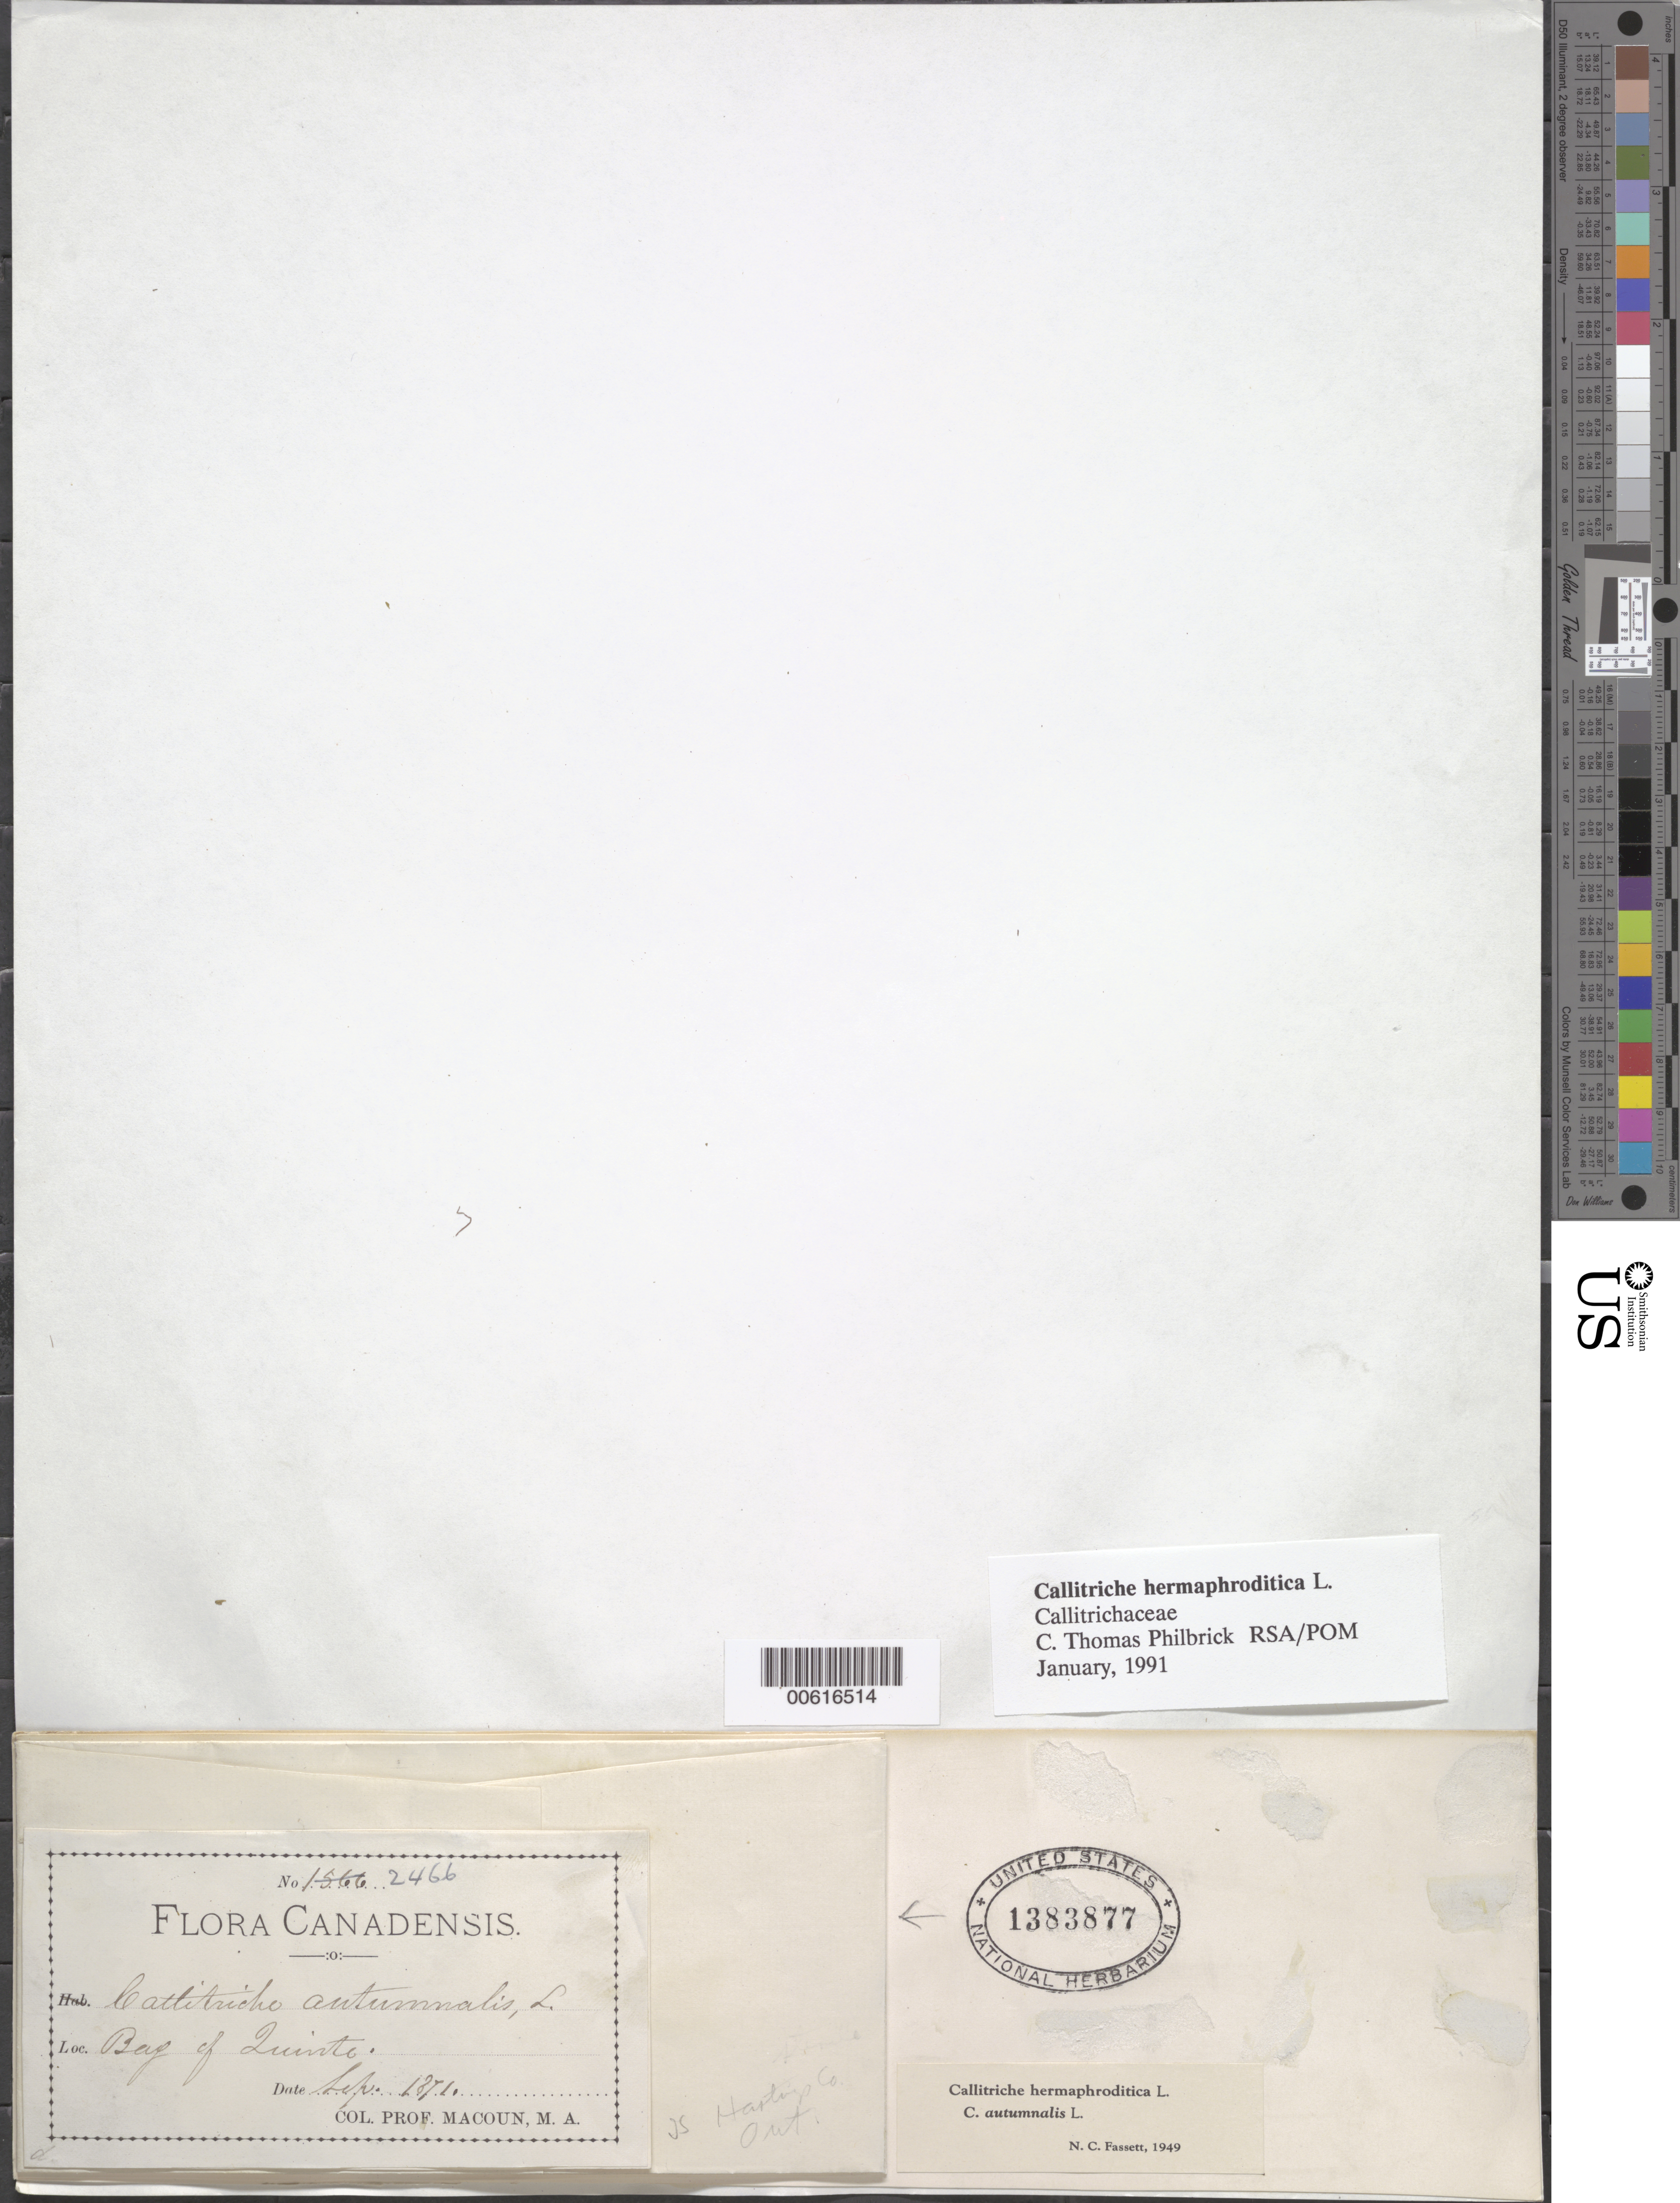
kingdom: Plantae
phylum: Tracheophyta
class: Magnoliopsida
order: Lamiales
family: Plantaginaceae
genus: Callitriche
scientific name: Callitriche hermaphroditica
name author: L.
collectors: -- Macoun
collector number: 2466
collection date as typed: Sep 1871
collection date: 1871-09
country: Canada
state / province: Ontario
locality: Bay of Quinti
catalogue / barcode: US 1383877